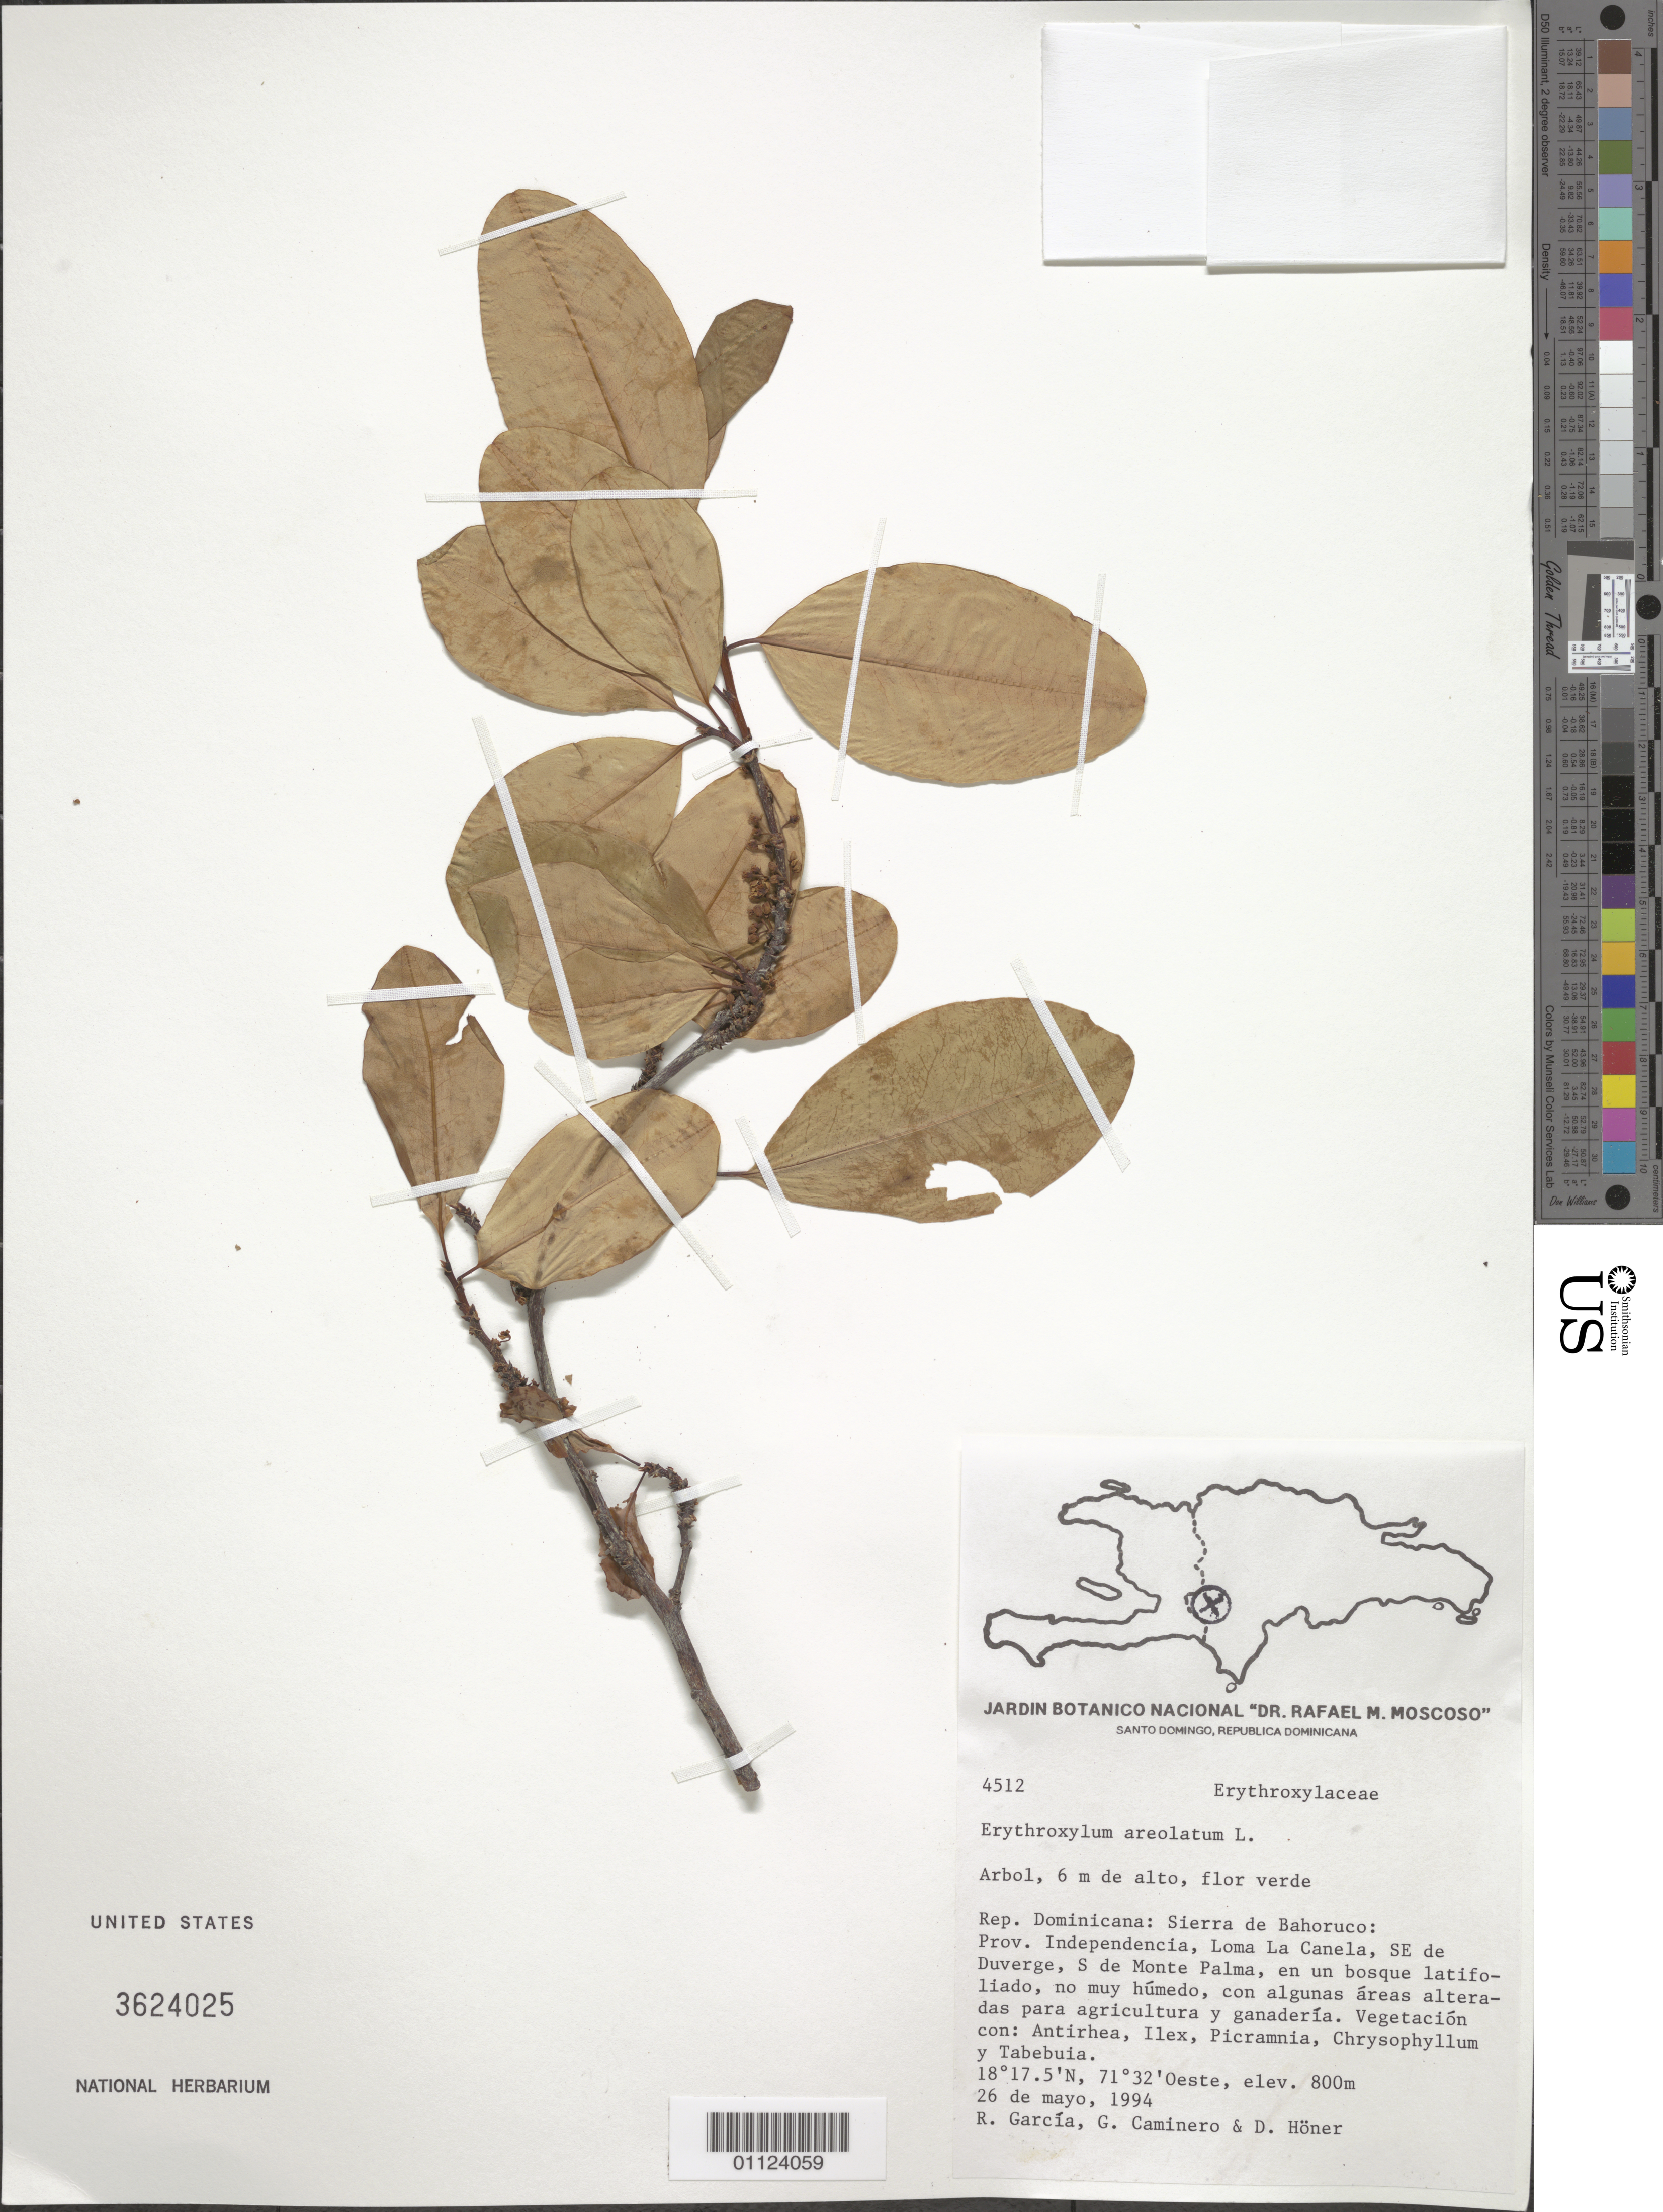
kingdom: Plantae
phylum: Tracheophyta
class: Magnoliopsida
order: Malpighiales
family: Erythroxylaceae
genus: Erythroxylum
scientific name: Erythroxylum aerolatum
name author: L.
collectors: R. G. García, G. Caminero & D. Höner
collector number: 4512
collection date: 1994-05-26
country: Dominican Republic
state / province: Independencia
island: Hispaniola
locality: Sierra de Bahoruco, SE de Duvergé, S de Monte Palma.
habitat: En un bosque latifoliado, no muy húmedo, con algunas áreas alteradas para agricultura y ganadería. Vegetación con Antirhea, Ilex, Picramnia, Chrysophyllum y Tabebuia.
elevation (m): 800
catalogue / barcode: US 3624025